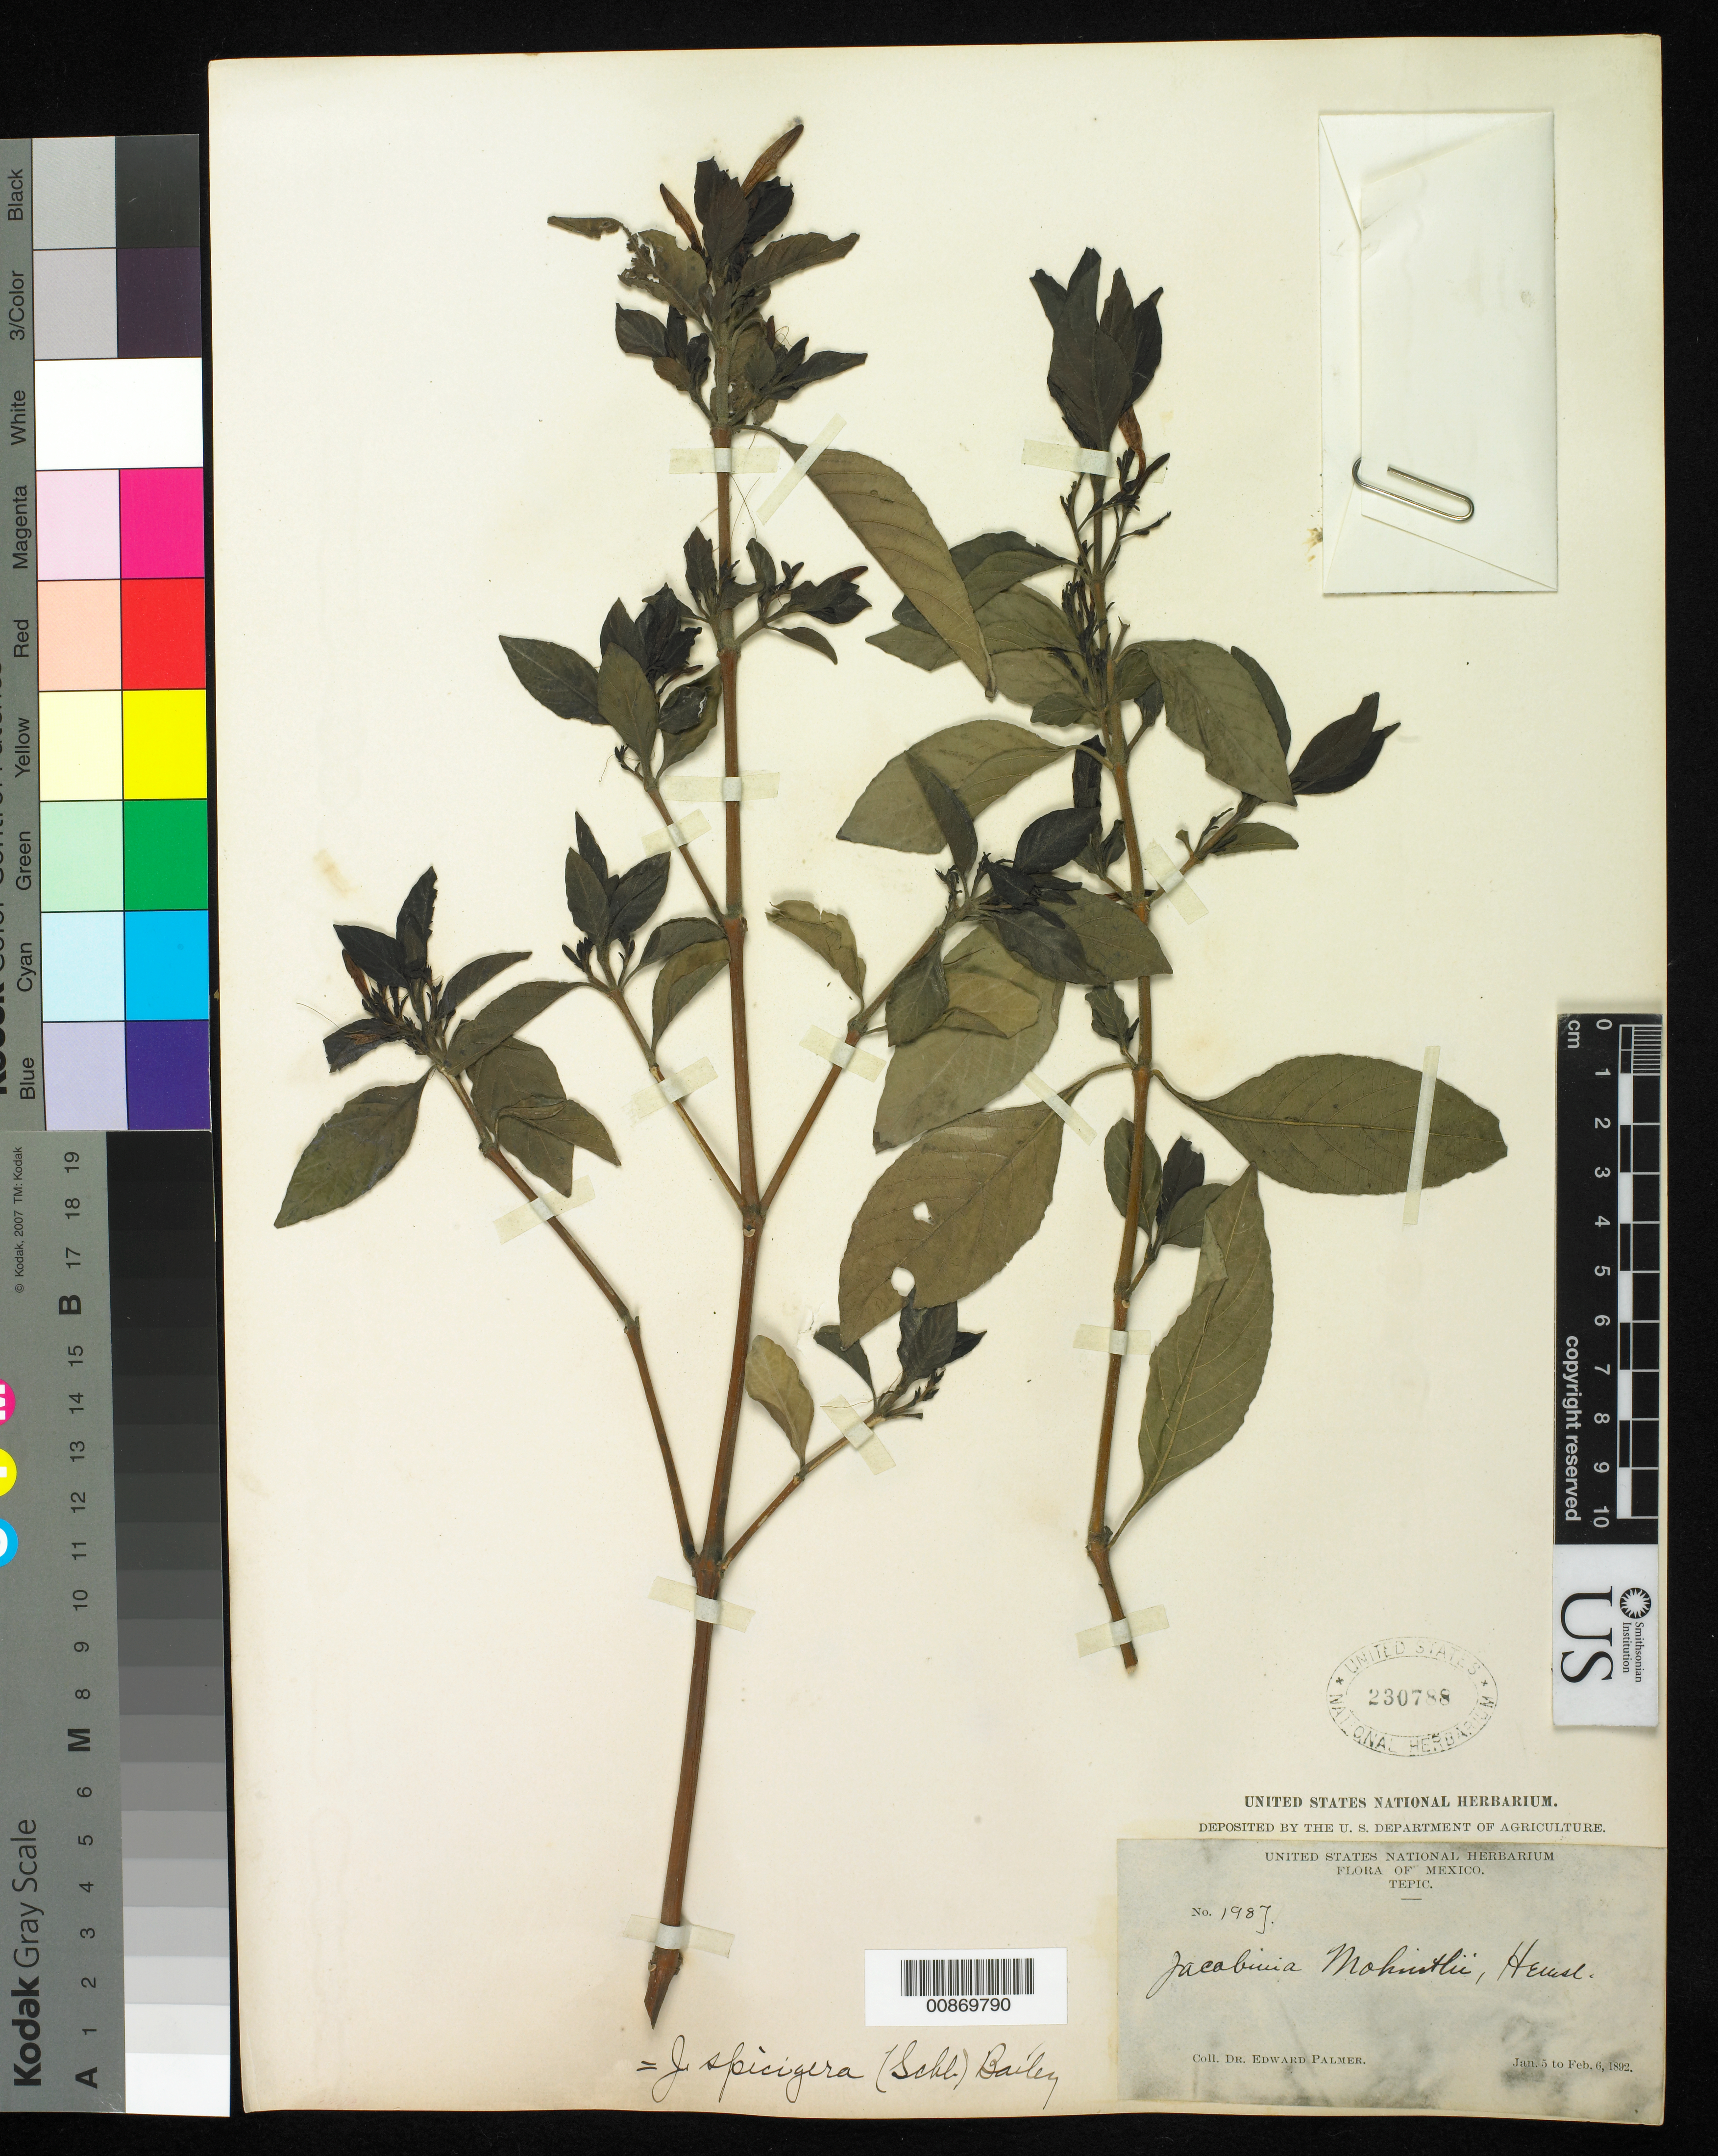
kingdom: Plantae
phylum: Tracheophyta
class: Magnoliopsida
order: Lamiales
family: Acanthaceae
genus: Justicia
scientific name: Justicia spicigera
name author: Schltdl.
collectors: E. Palmer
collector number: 1987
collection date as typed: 05 Jan 1892 to 06 Feb 1892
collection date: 1892-01-05/1892-02-06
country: Mexico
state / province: Nayarit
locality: Tepic, Nayarit.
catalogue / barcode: US 230788